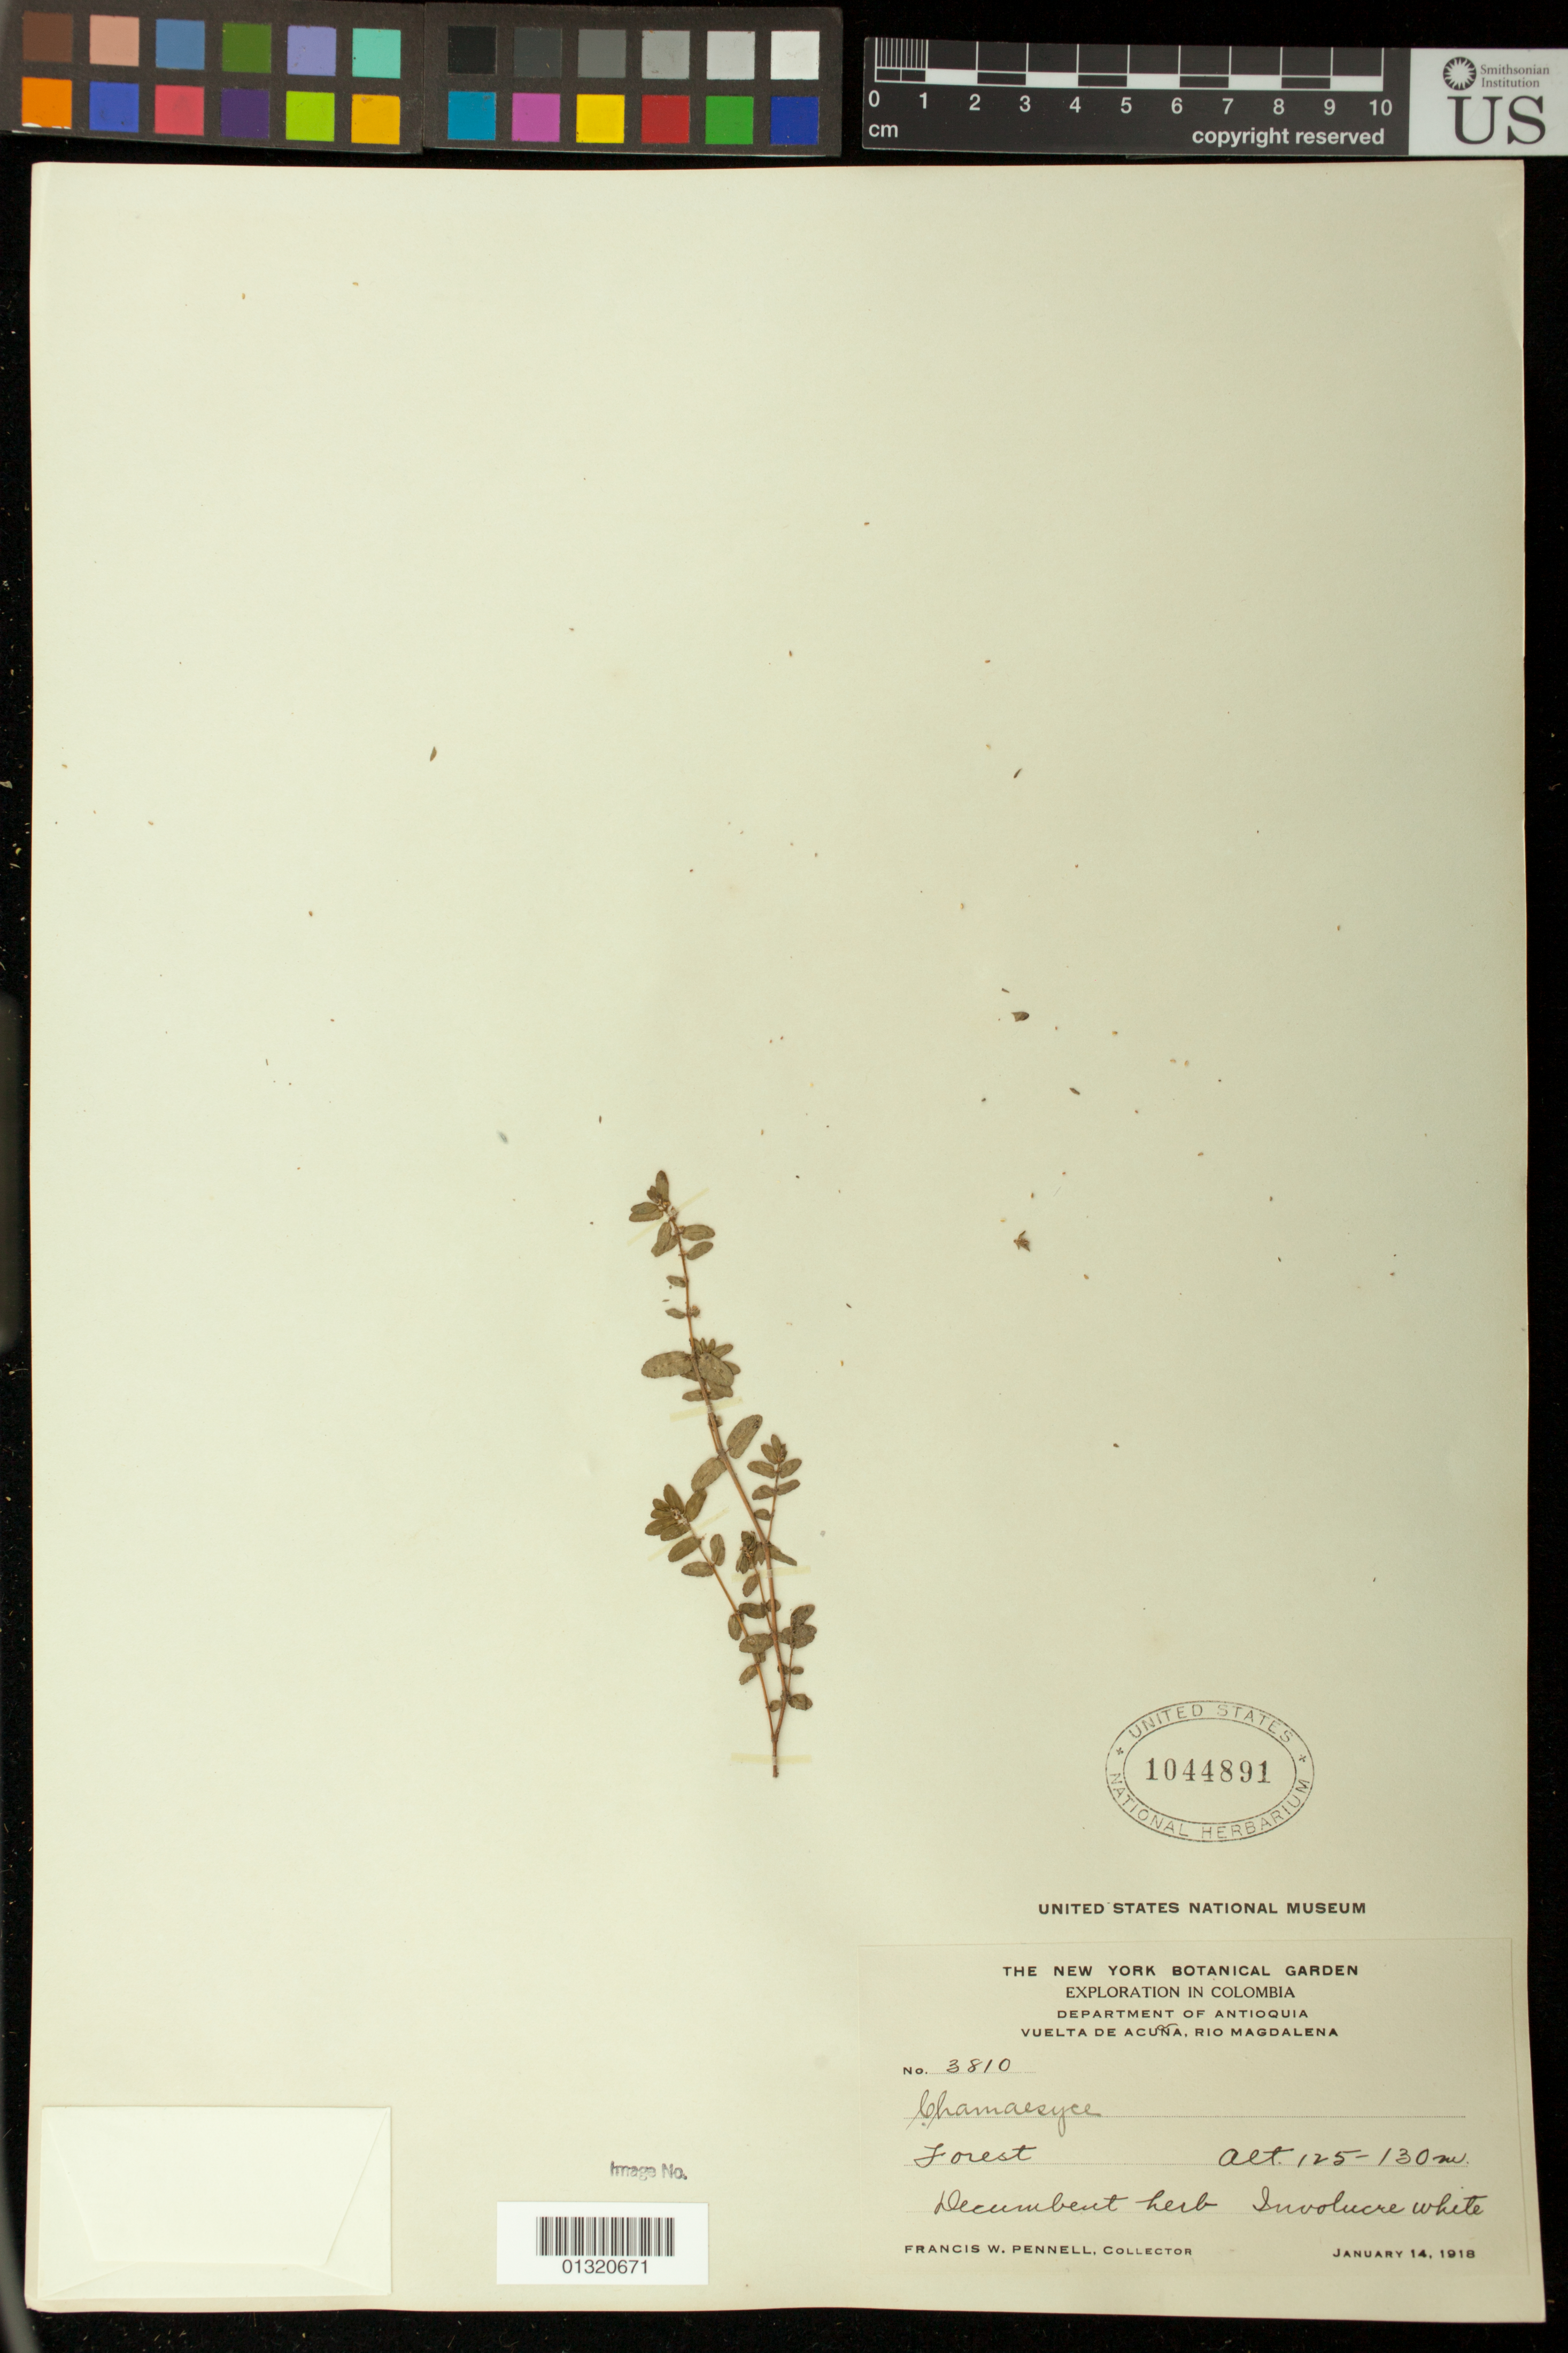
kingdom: Plantae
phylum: Tracheophyta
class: Magnoliopsida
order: Malpighiales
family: Euphorbiaceae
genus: Euphorbia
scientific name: Euphorbia thymifolia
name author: L.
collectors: F. W. Pennell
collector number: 3810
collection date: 1918-01-14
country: Colombia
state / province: Antioquia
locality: Vuelta de Acuna, Rio Magdalena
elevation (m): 125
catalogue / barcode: US 1044891